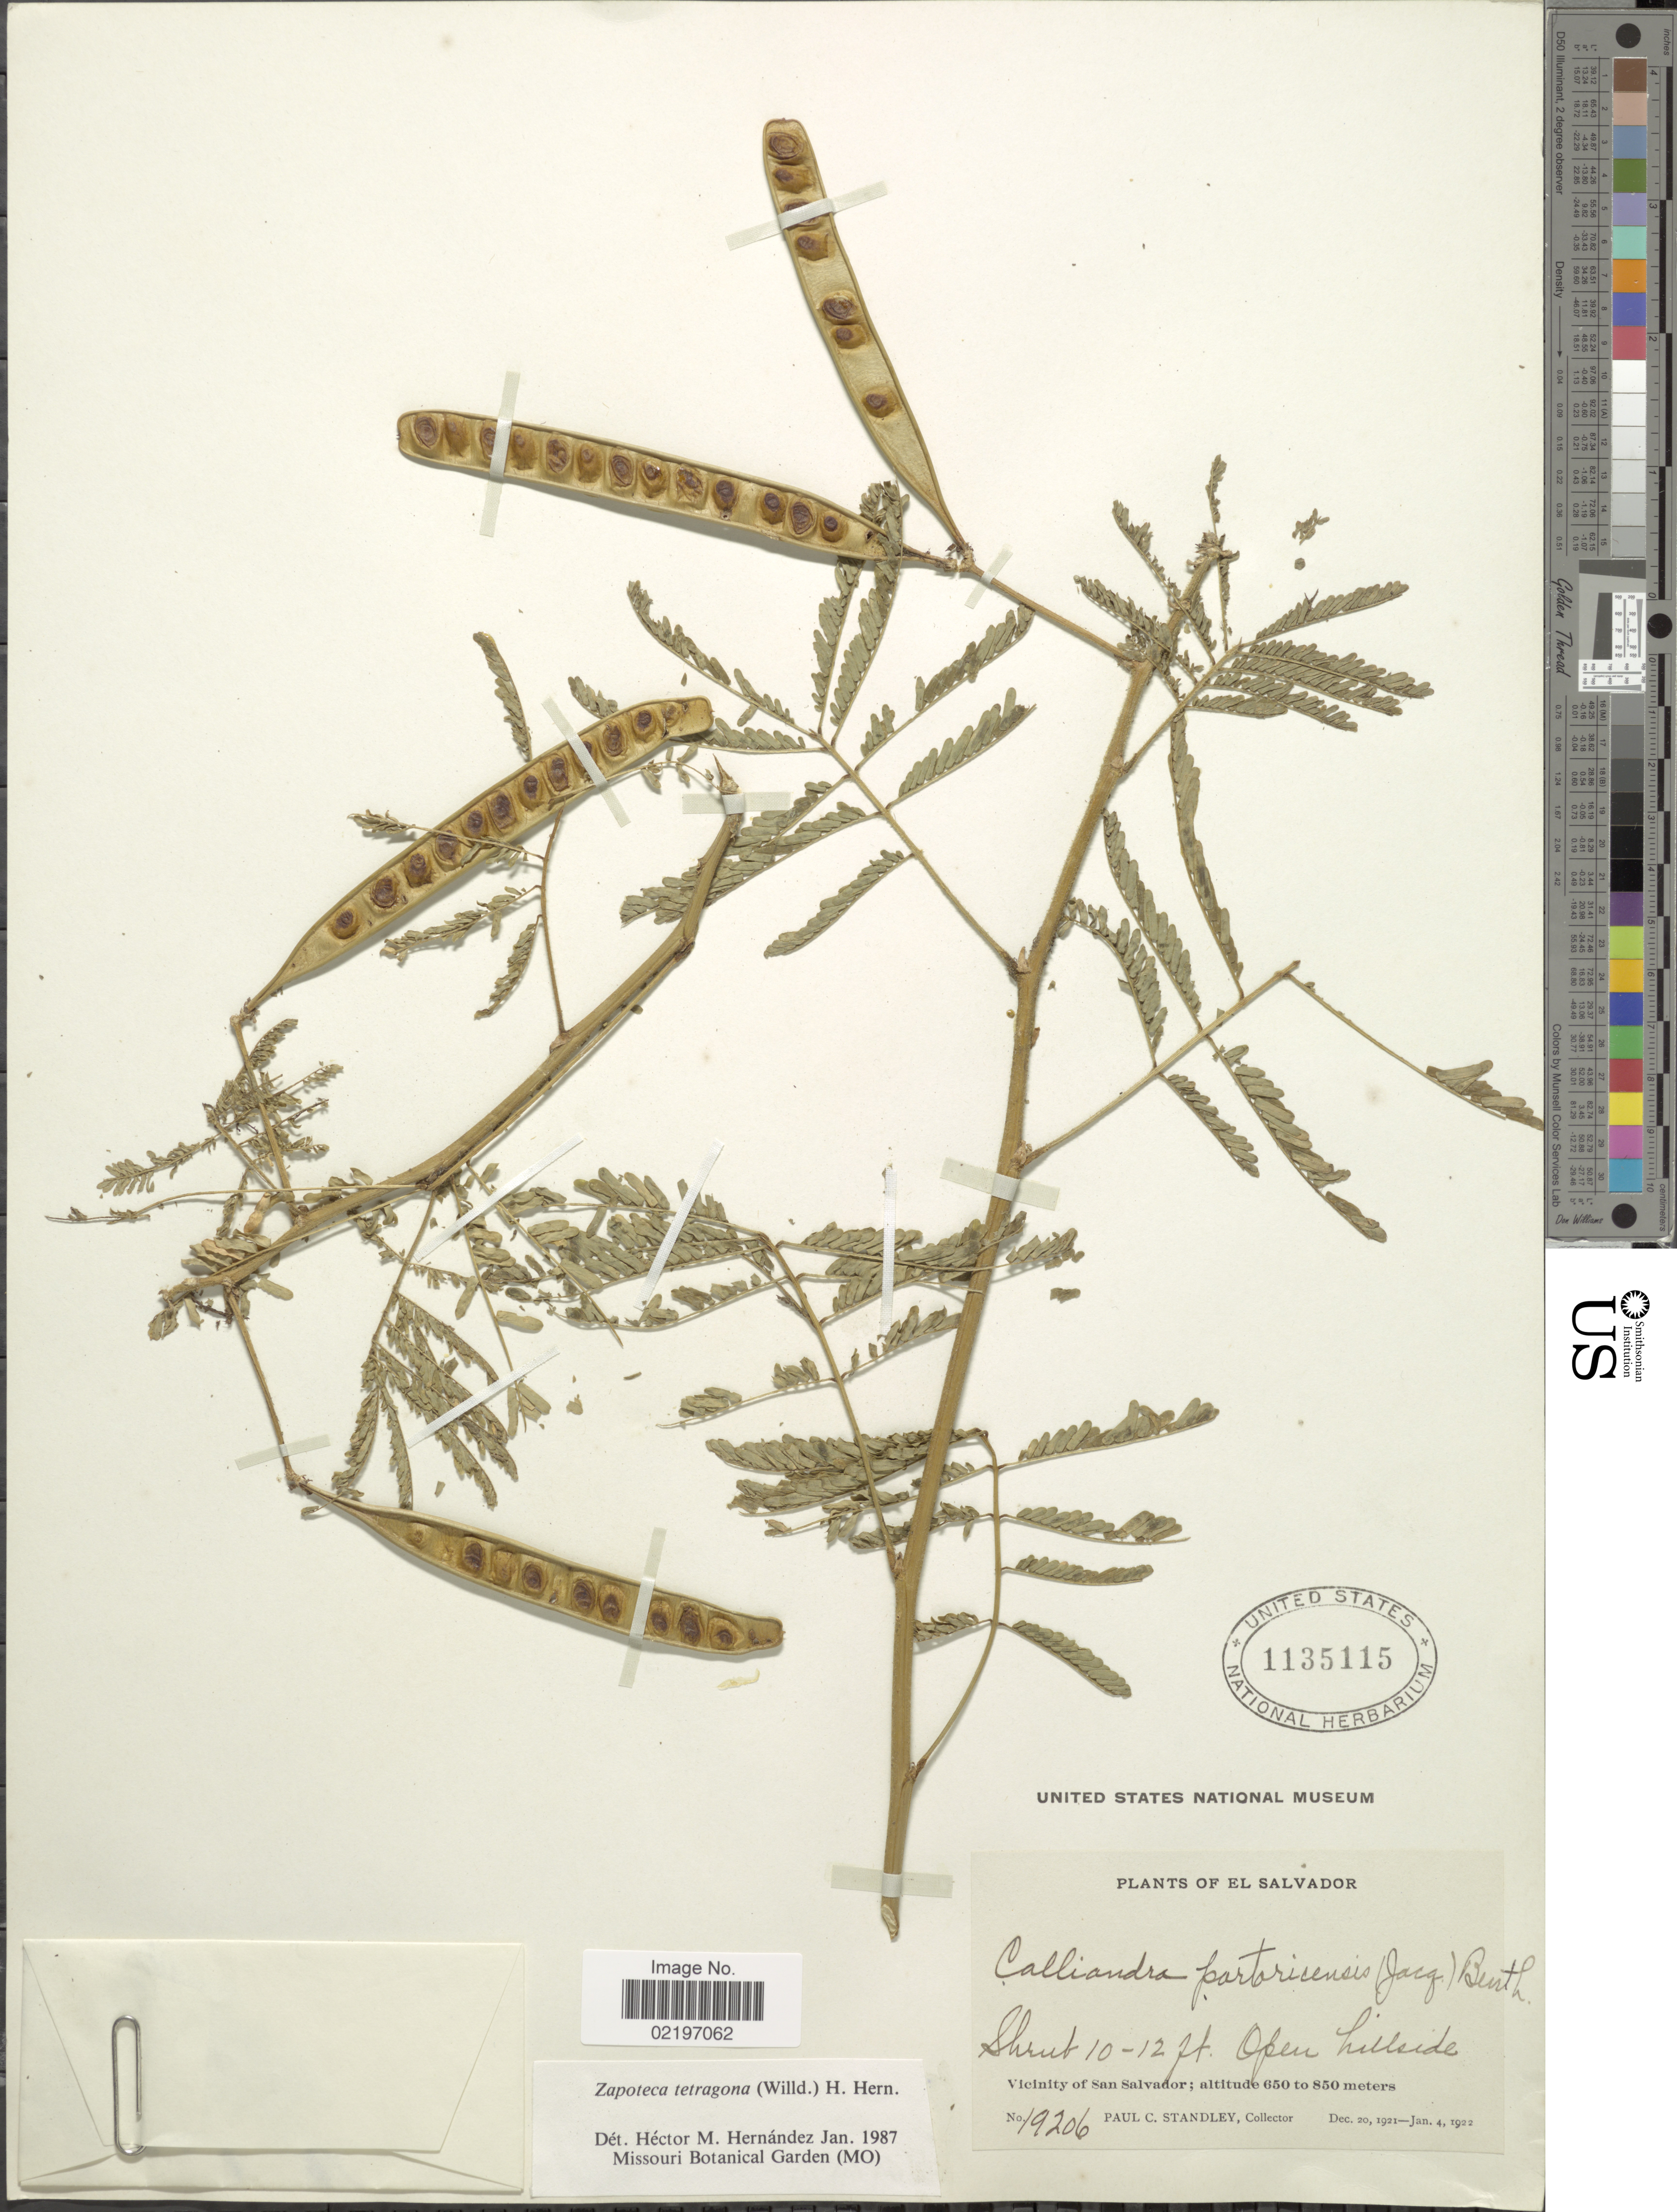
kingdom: Plantae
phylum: Tracheophyta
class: Magnoliopsida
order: Fabales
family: Fabaceae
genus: Zapoteca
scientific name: Zapoteca tetragona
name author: (Willd.) H.M. Hern.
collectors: P. C. Standley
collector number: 19206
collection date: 1921-12-20/1922-01-04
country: El Salvador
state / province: San Salvador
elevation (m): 650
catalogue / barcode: US 1135115